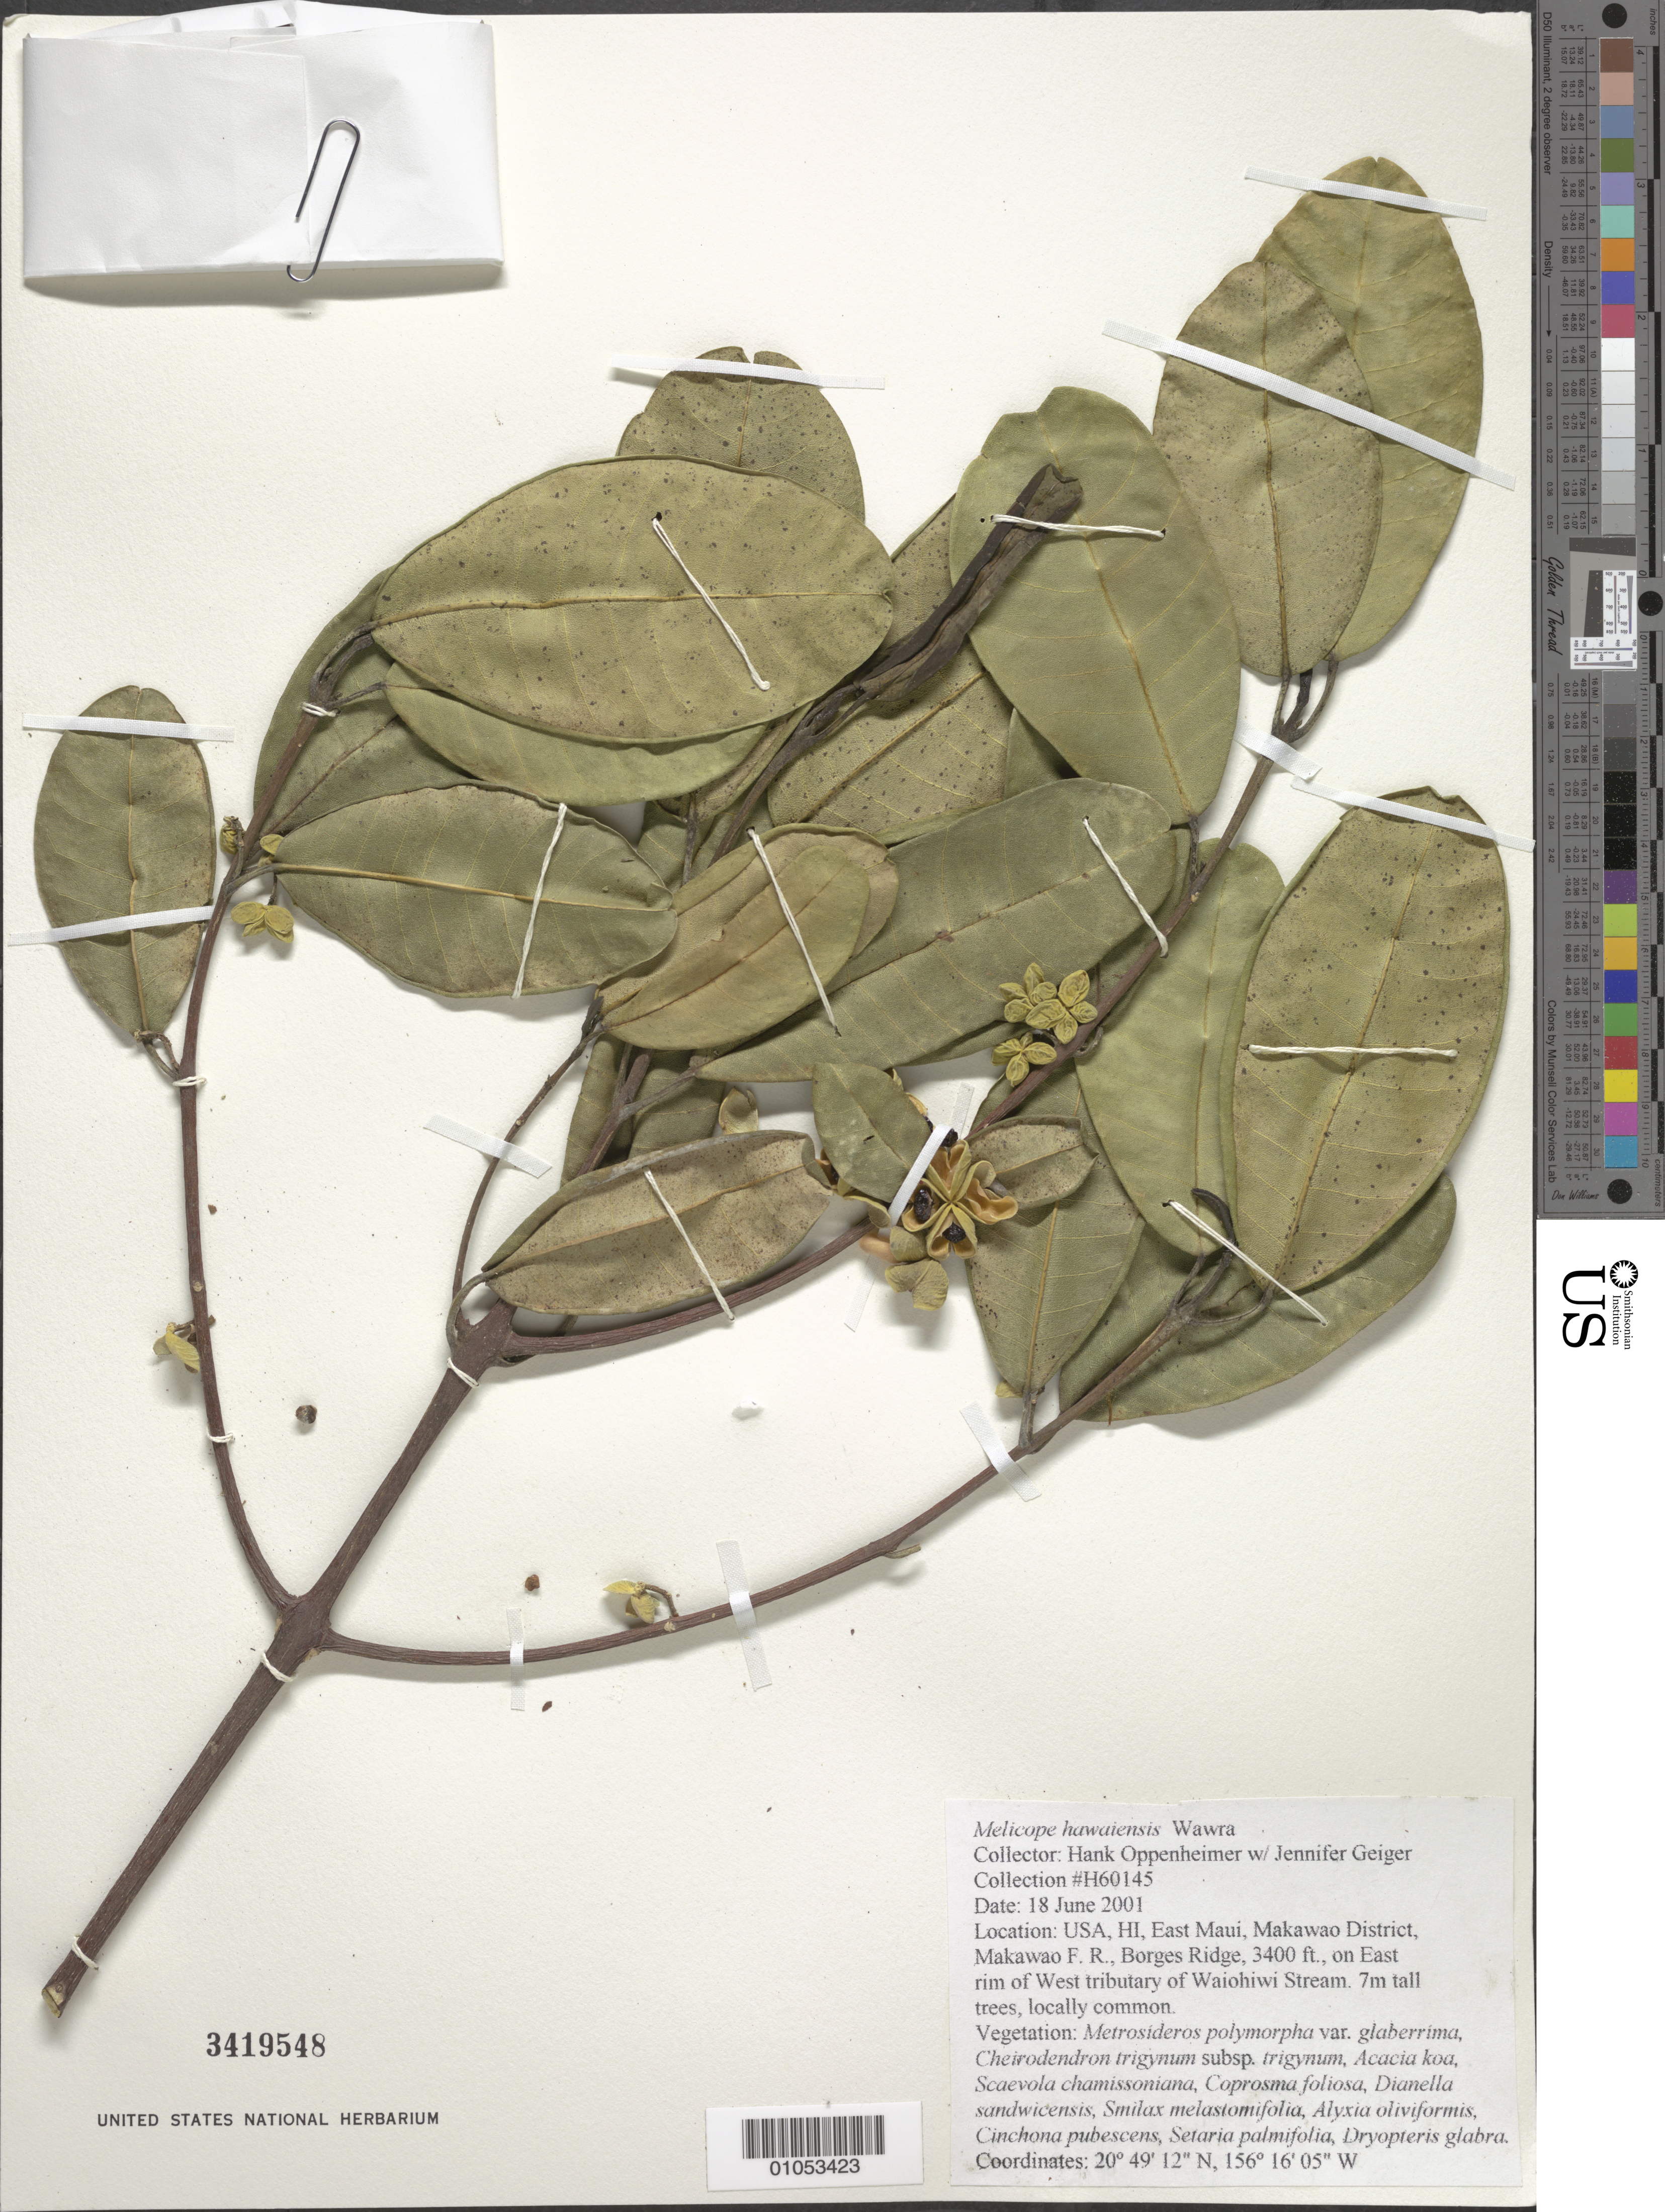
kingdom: Plantae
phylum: Tracheophyta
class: Magnoliopsida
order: Sapindales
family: Rutaceae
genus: Melicope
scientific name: Melicope hawaiensis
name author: (Wawra) T.G. Hartley & B.C. Stone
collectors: H. L. Oppenheimer & J. Geiger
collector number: H60145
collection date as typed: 18 Jun 2001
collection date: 2001-06-18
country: United States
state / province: Hawaii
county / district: Maui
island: Maui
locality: East Maui, Makawao District, Makawao F.R. Borges Ridge, on east rim of West tributary of Waiohiwi Stream.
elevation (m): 1036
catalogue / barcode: US 3419548